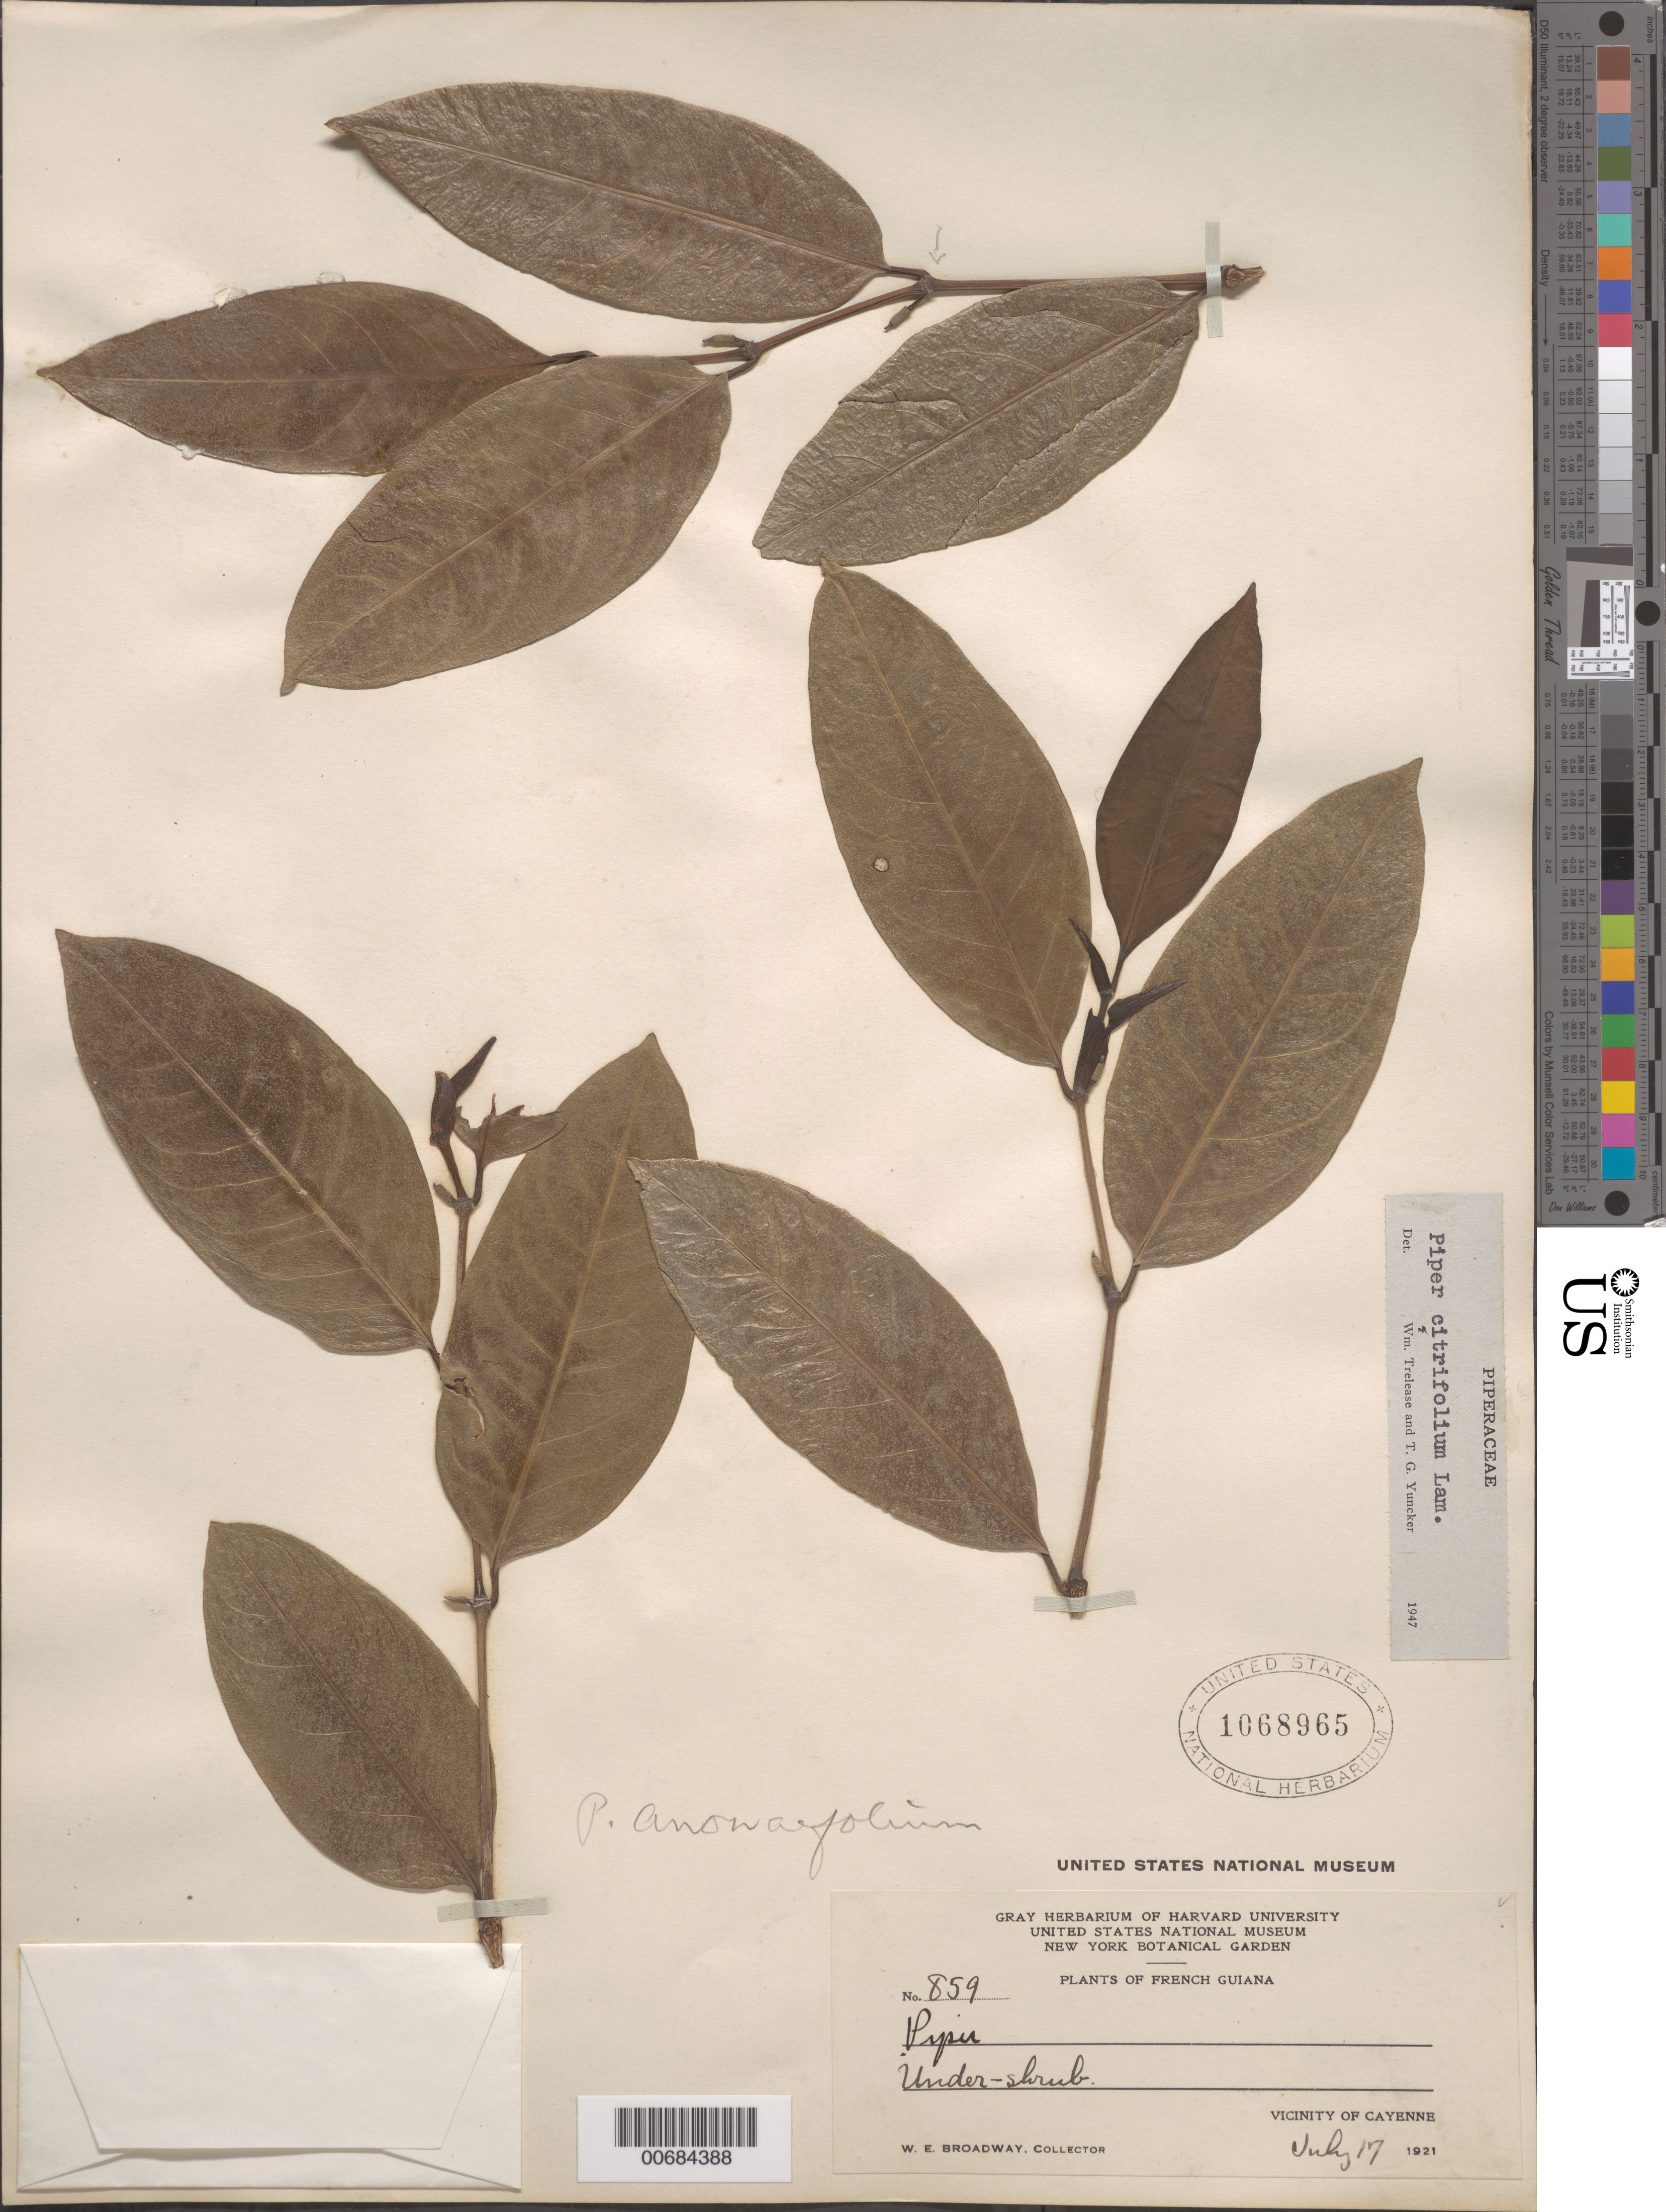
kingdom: Plantae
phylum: Tracheophyta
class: Magnoliopsida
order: Piperales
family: Piperaceae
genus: Piper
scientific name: Piper citrifolium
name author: Lam.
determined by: Trelease, W.; Yuncker, T. G.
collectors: W. E. Broadway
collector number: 859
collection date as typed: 17-Jul-21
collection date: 1921-07-17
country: French Guiana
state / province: Cayenne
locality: Cayenne, vic.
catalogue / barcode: US 1068965